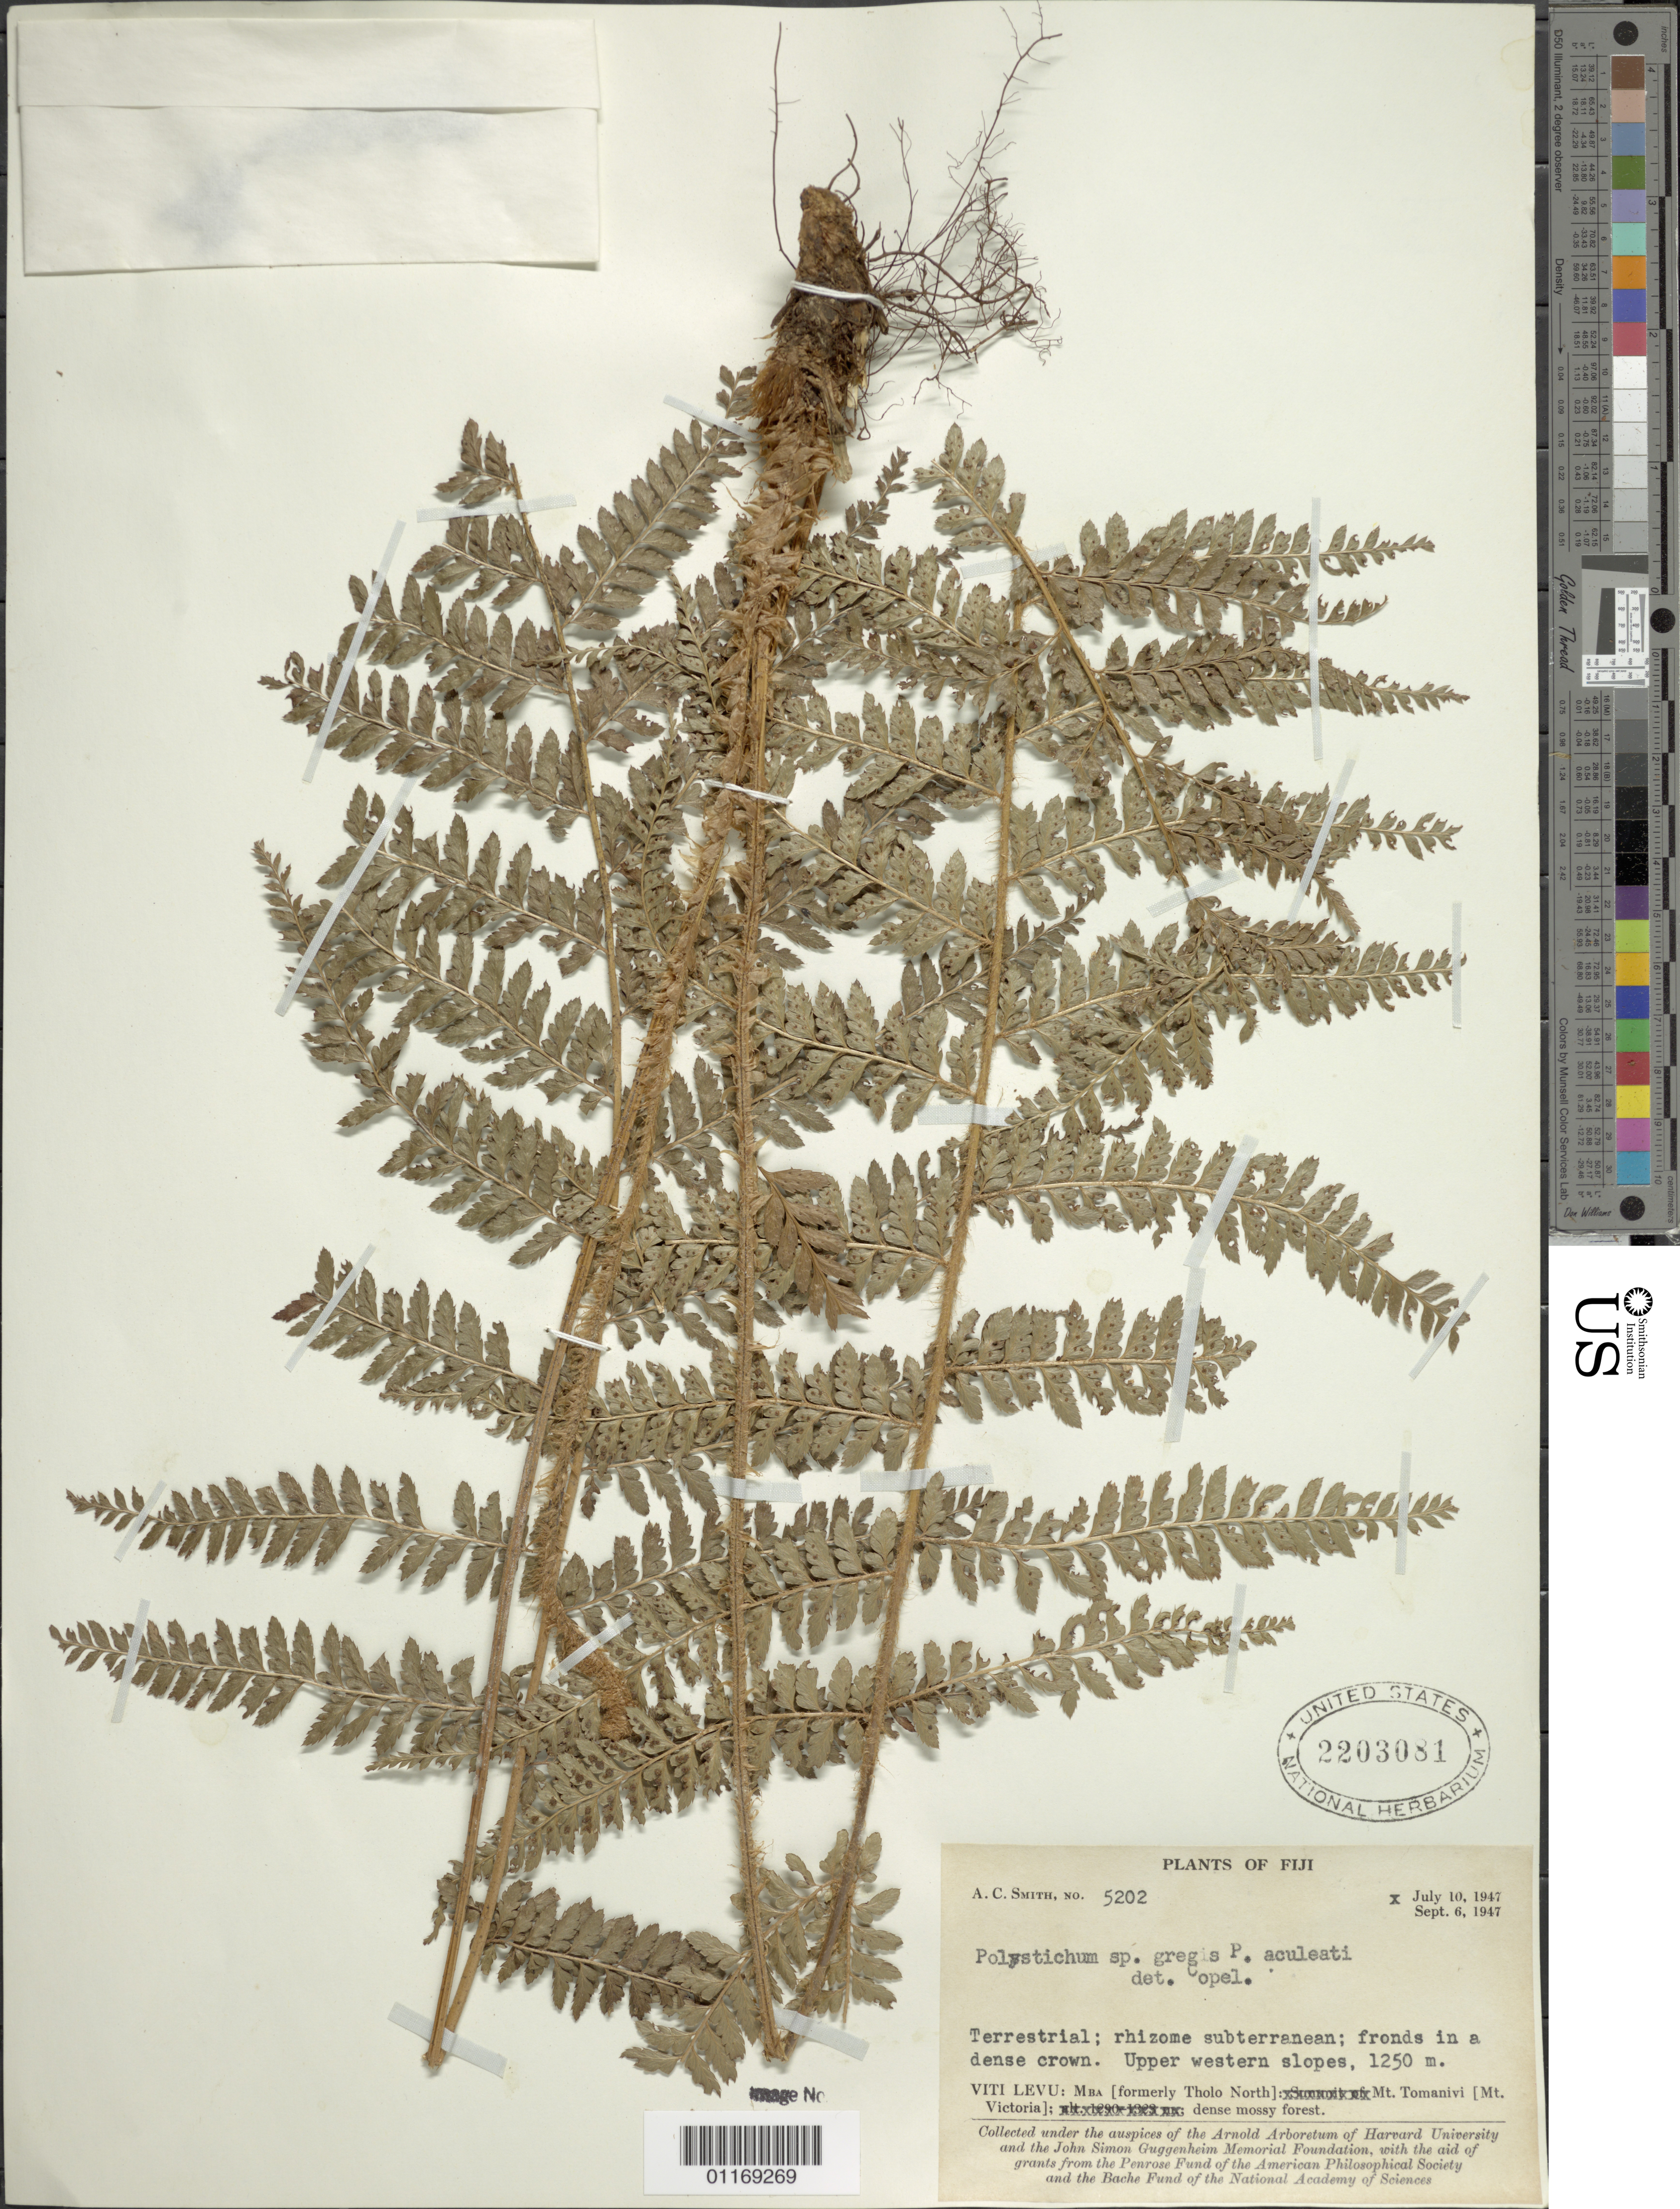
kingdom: Plantae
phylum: Tracheophyta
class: Polypodiopsida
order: Polypodiales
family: Dryopteridaceae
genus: Polystichum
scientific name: Polystichum aculeatum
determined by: Copeland, E. B.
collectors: A. C. Smith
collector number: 5202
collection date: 1947-07-10/1947-09-06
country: Fiji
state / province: Mba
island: Viti Levu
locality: Mba. Mt. Tomanivi [Mt. Victoria] upper western slopes.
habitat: Dense mossy forest, Upper slopes of Mountain.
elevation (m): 1250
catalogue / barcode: US 2203081